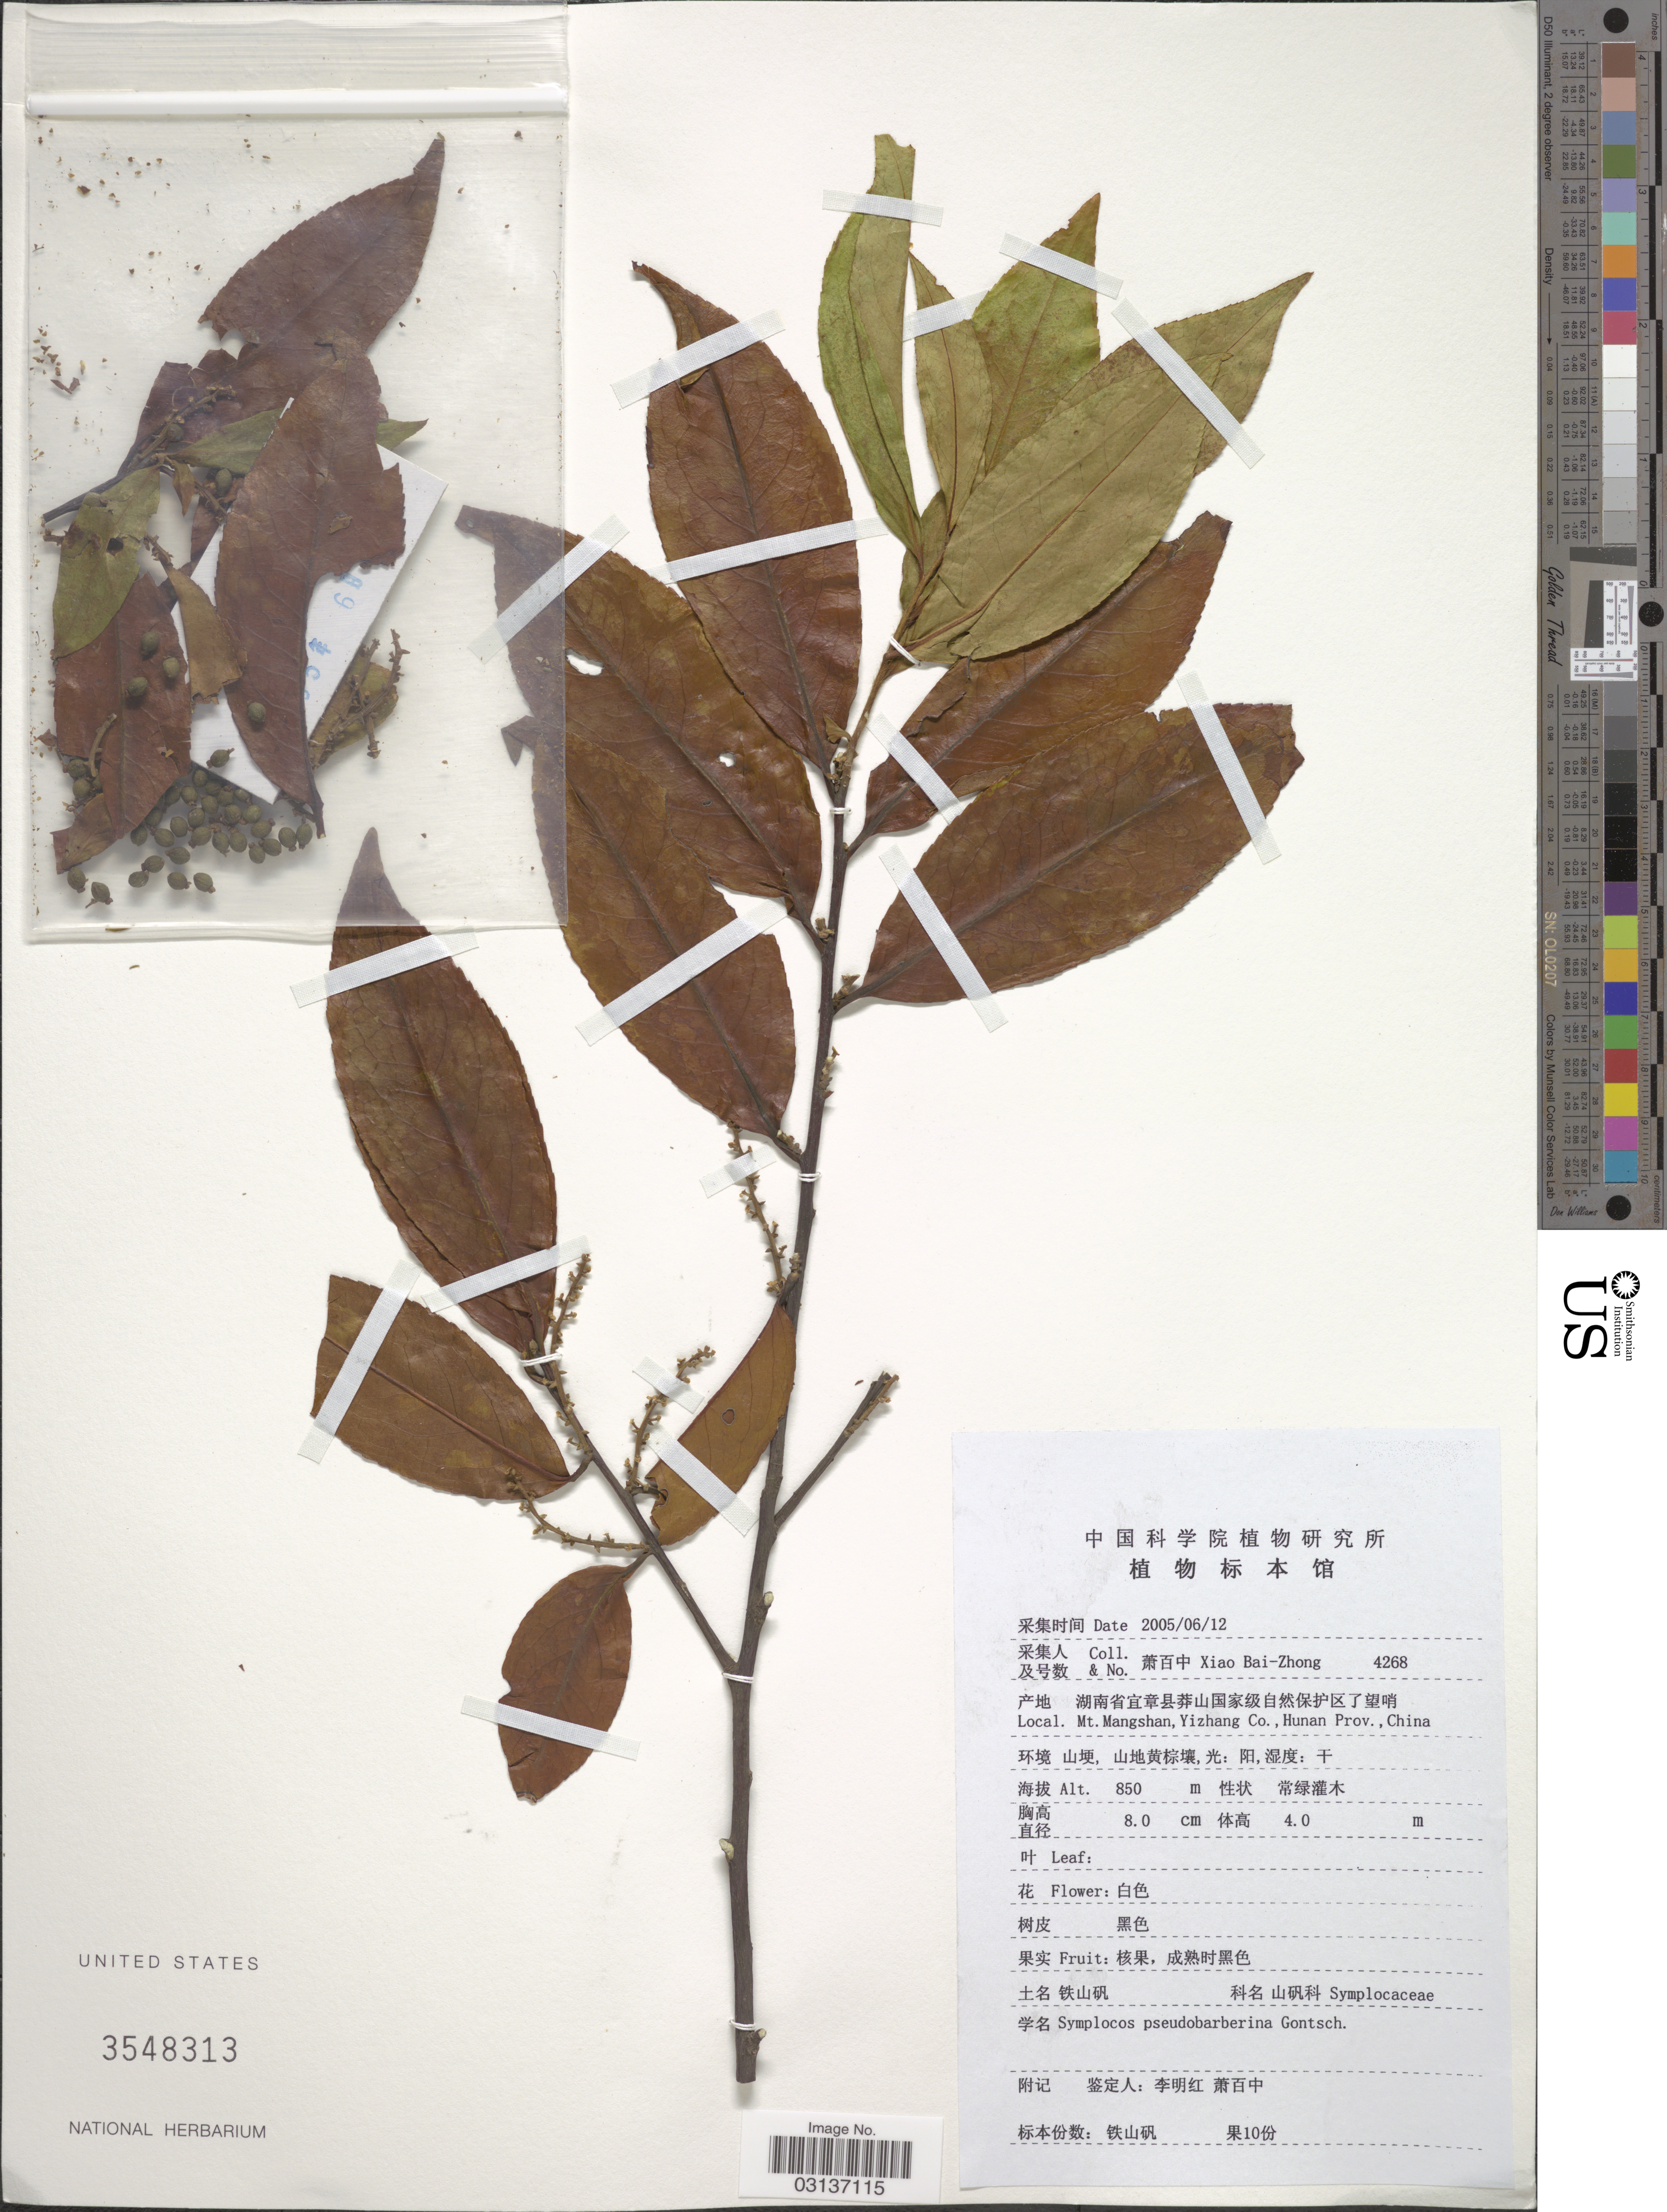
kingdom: Plantae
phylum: Tracheophyta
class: Magnoliopsida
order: Ericales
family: Symplocaceae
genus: Symplocos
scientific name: Symplocos pseudobarberina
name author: Gontsch.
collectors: B. Z. Xiao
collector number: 4268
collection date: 2005-06-12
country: China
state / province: Hunan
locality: Mt. Mangshan, Yizhang Co.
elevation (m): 850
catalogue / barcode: US 3548313